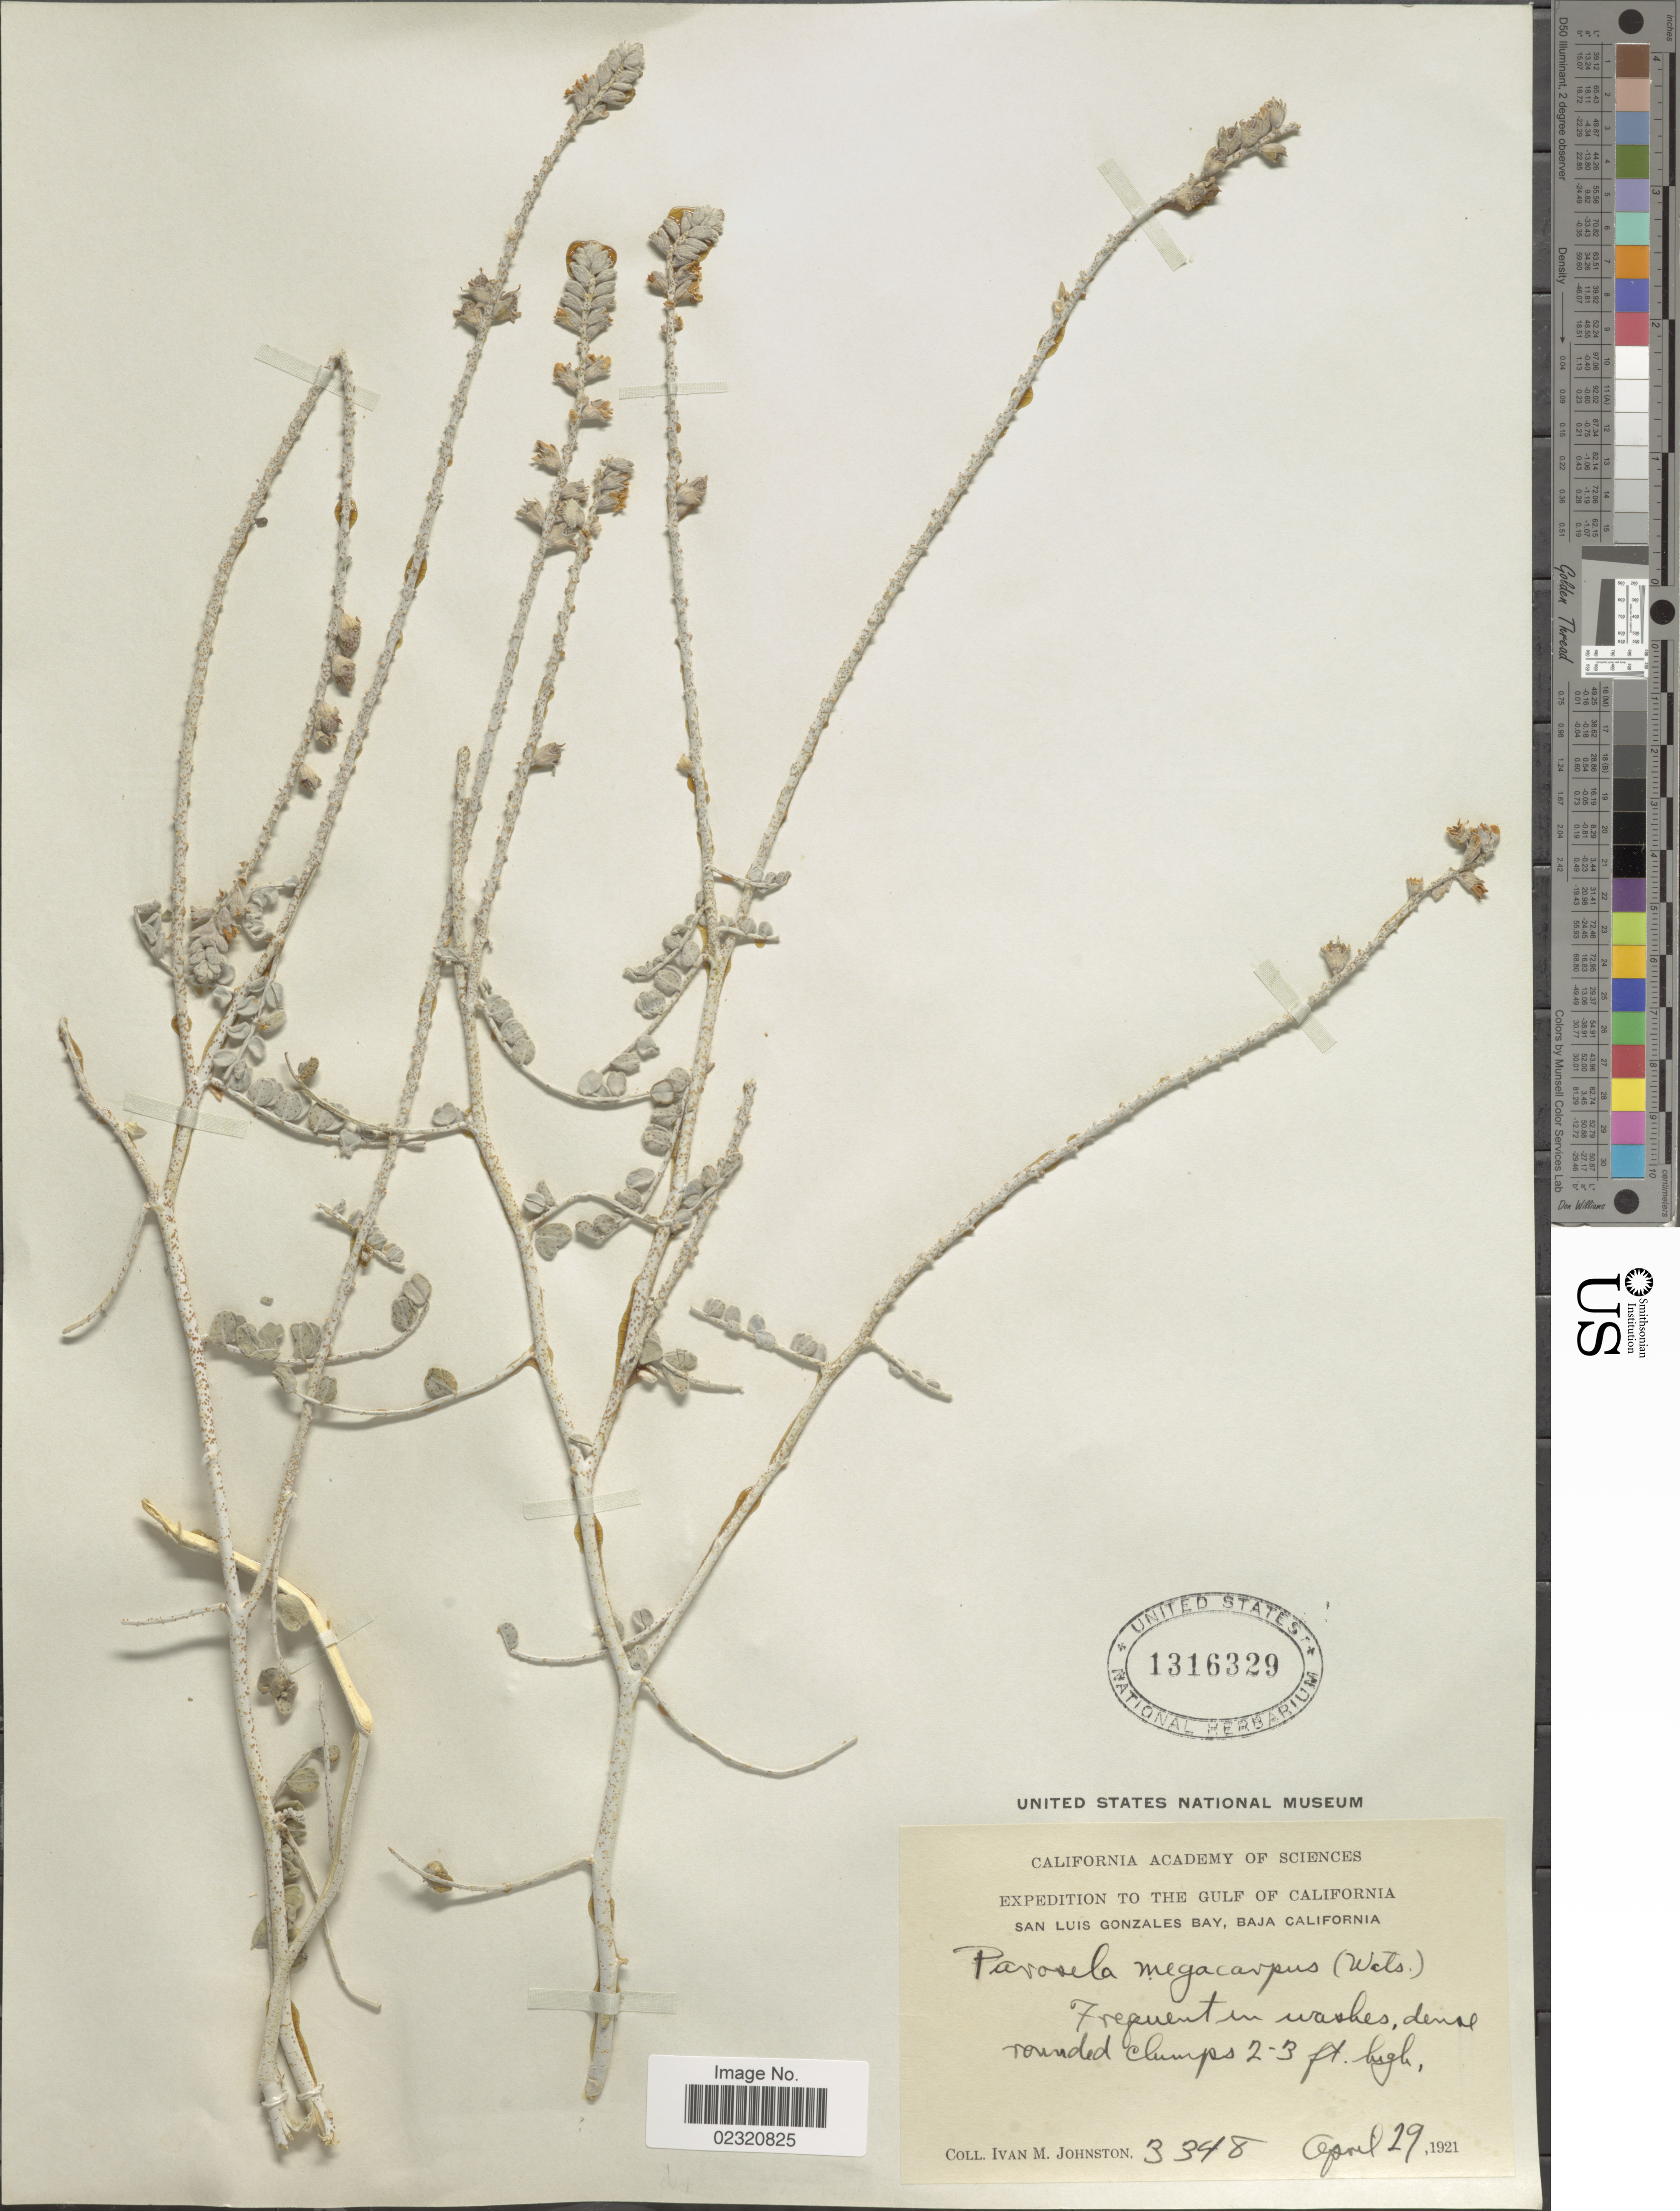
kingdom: Plantae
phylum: Tracheophyta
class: Magnoliopsida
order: Fabales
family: Fabaceae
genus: Errazurizia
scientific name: Errazurizia megacarpa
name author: I.M. Johnst.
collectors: I.M. Johnston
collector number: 3348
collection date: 1921-04-29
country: Mexico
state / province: Baja California Norte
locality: The Gulf of California, San Luis Gonzales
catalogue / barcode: US 1316329